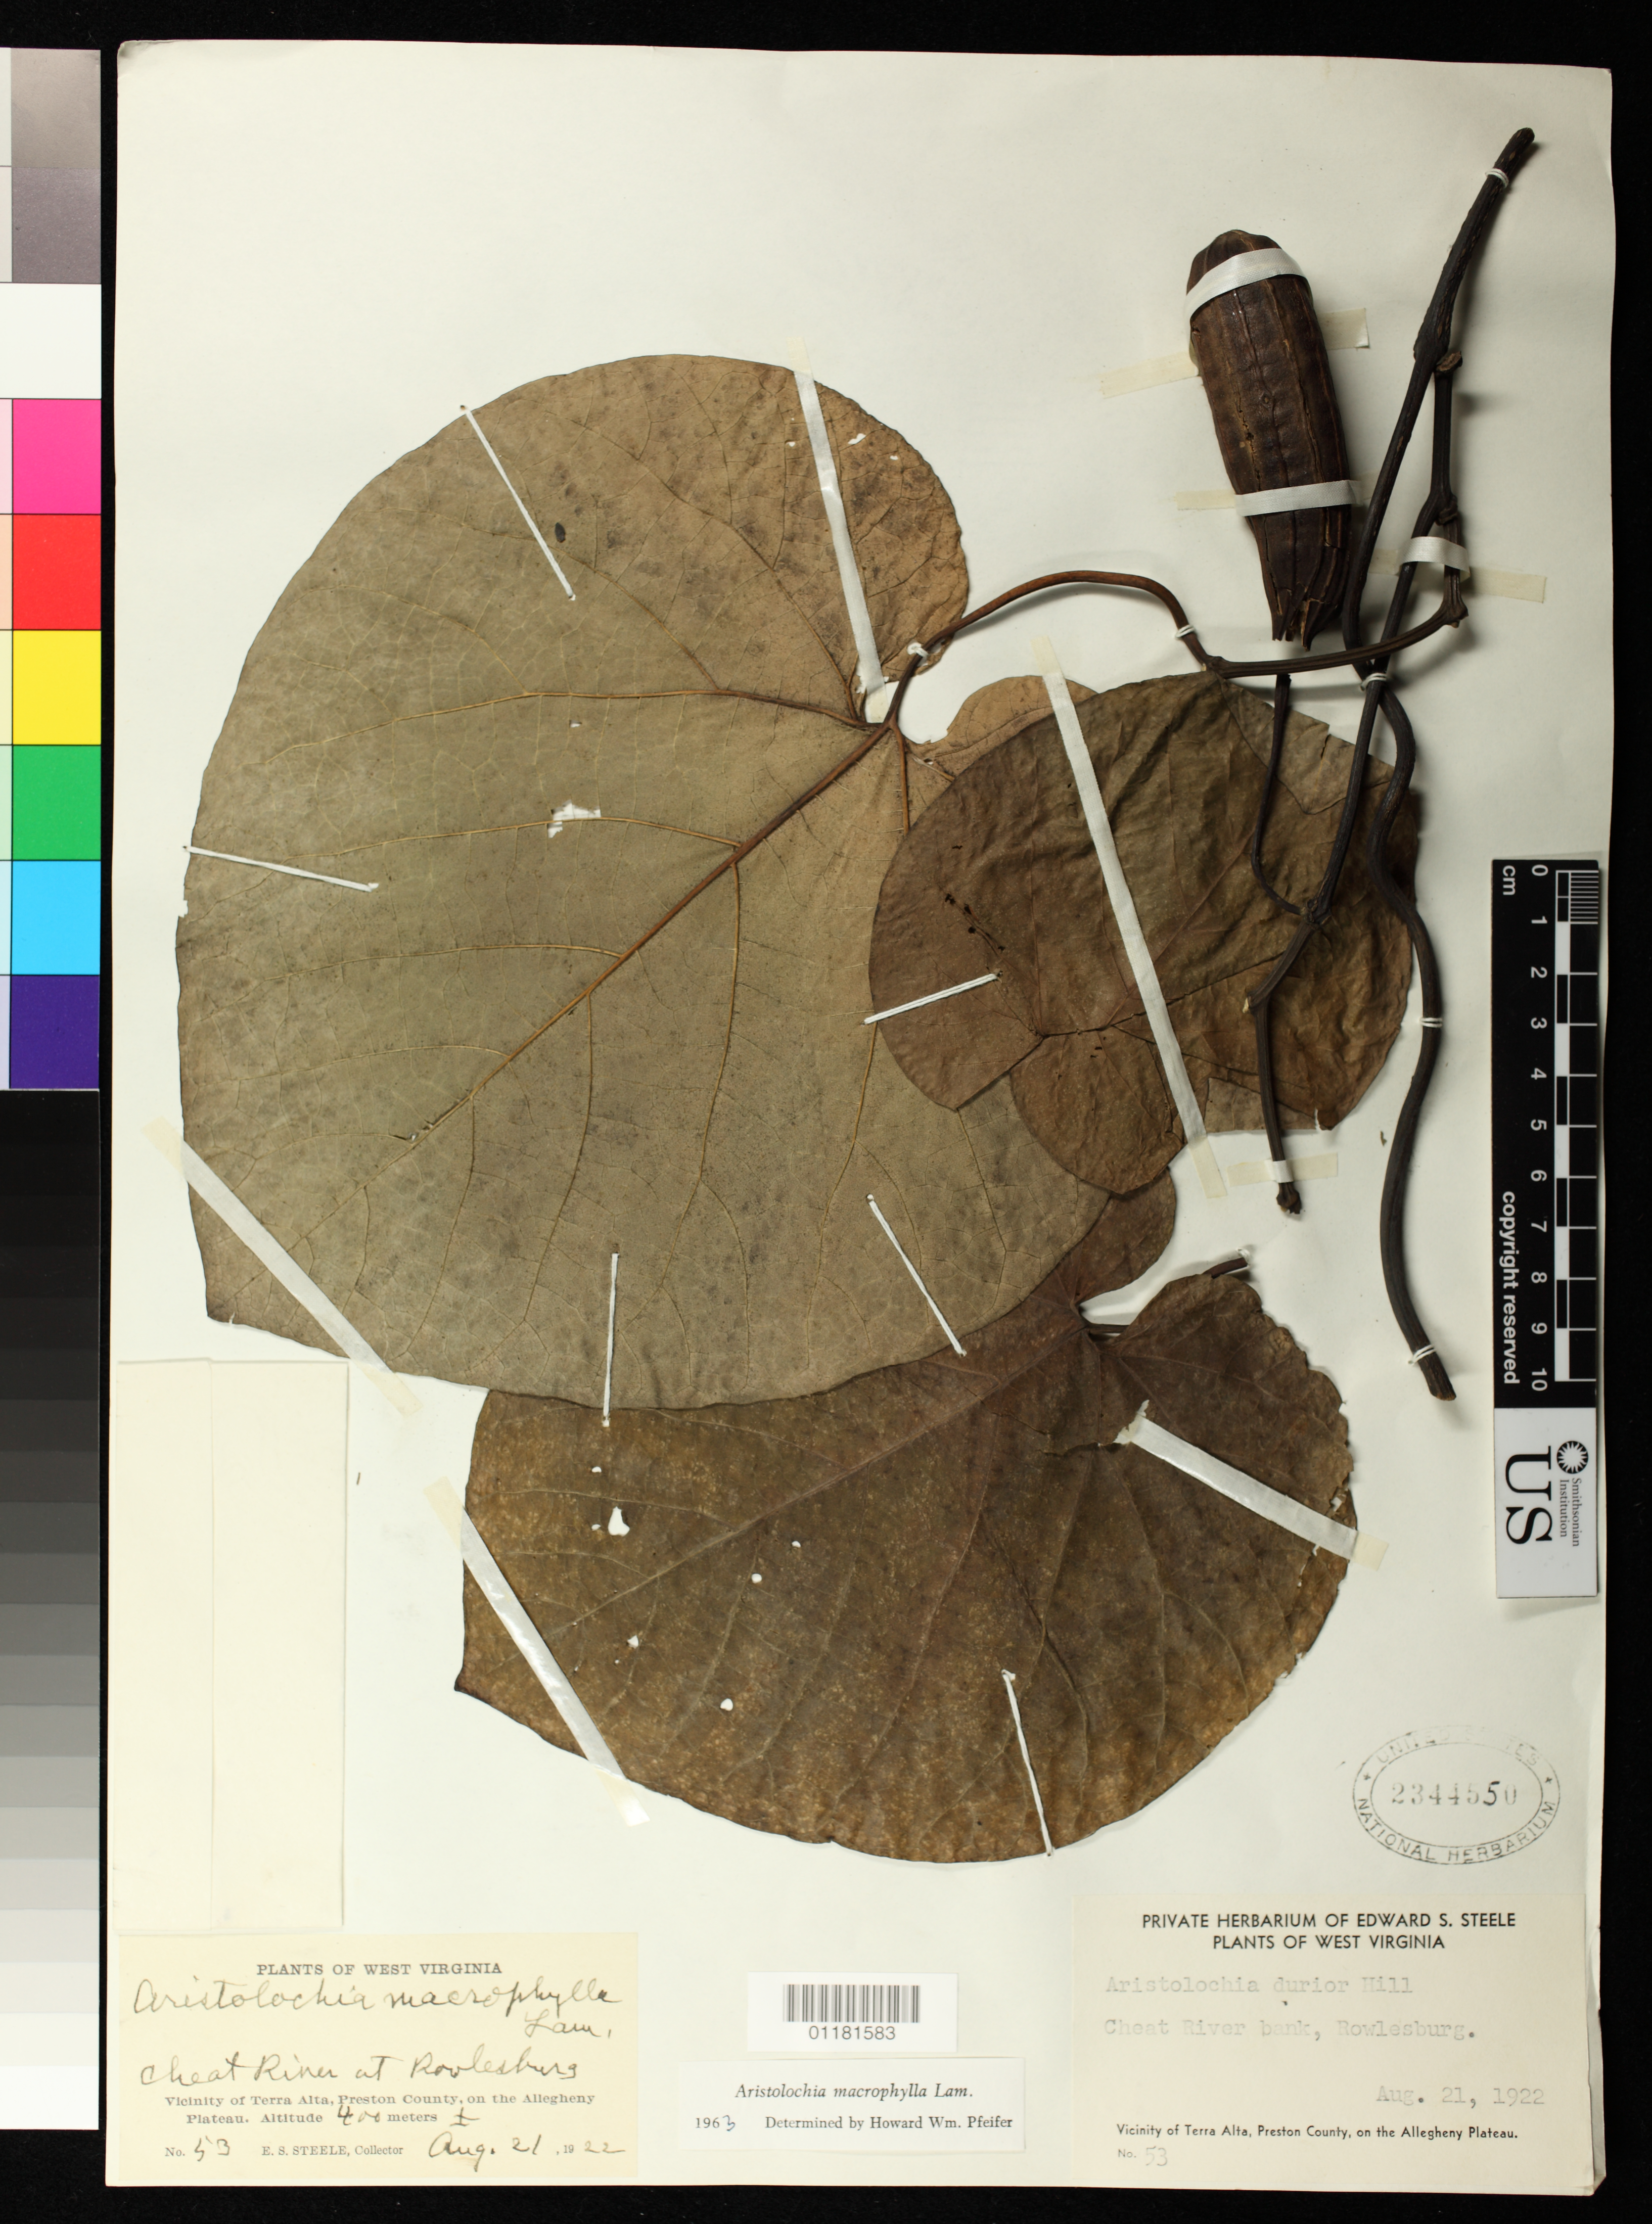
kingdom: Plantae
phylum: Tracheophyta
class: Magnoliopsida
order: Piperales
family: Aristolochiaceae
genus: Aristolochia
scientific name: Aristolochia macrophylla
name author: Lam.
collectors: E. Steele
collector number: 53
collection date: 1922-08-21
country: United States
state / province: West Virginia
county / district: Preston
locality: Banks of Cheat River, Rowlesburg. Vicinity of Terra Alta, Preston County on the Allegheny Plateau.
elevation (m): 122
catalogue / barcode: US 2344550